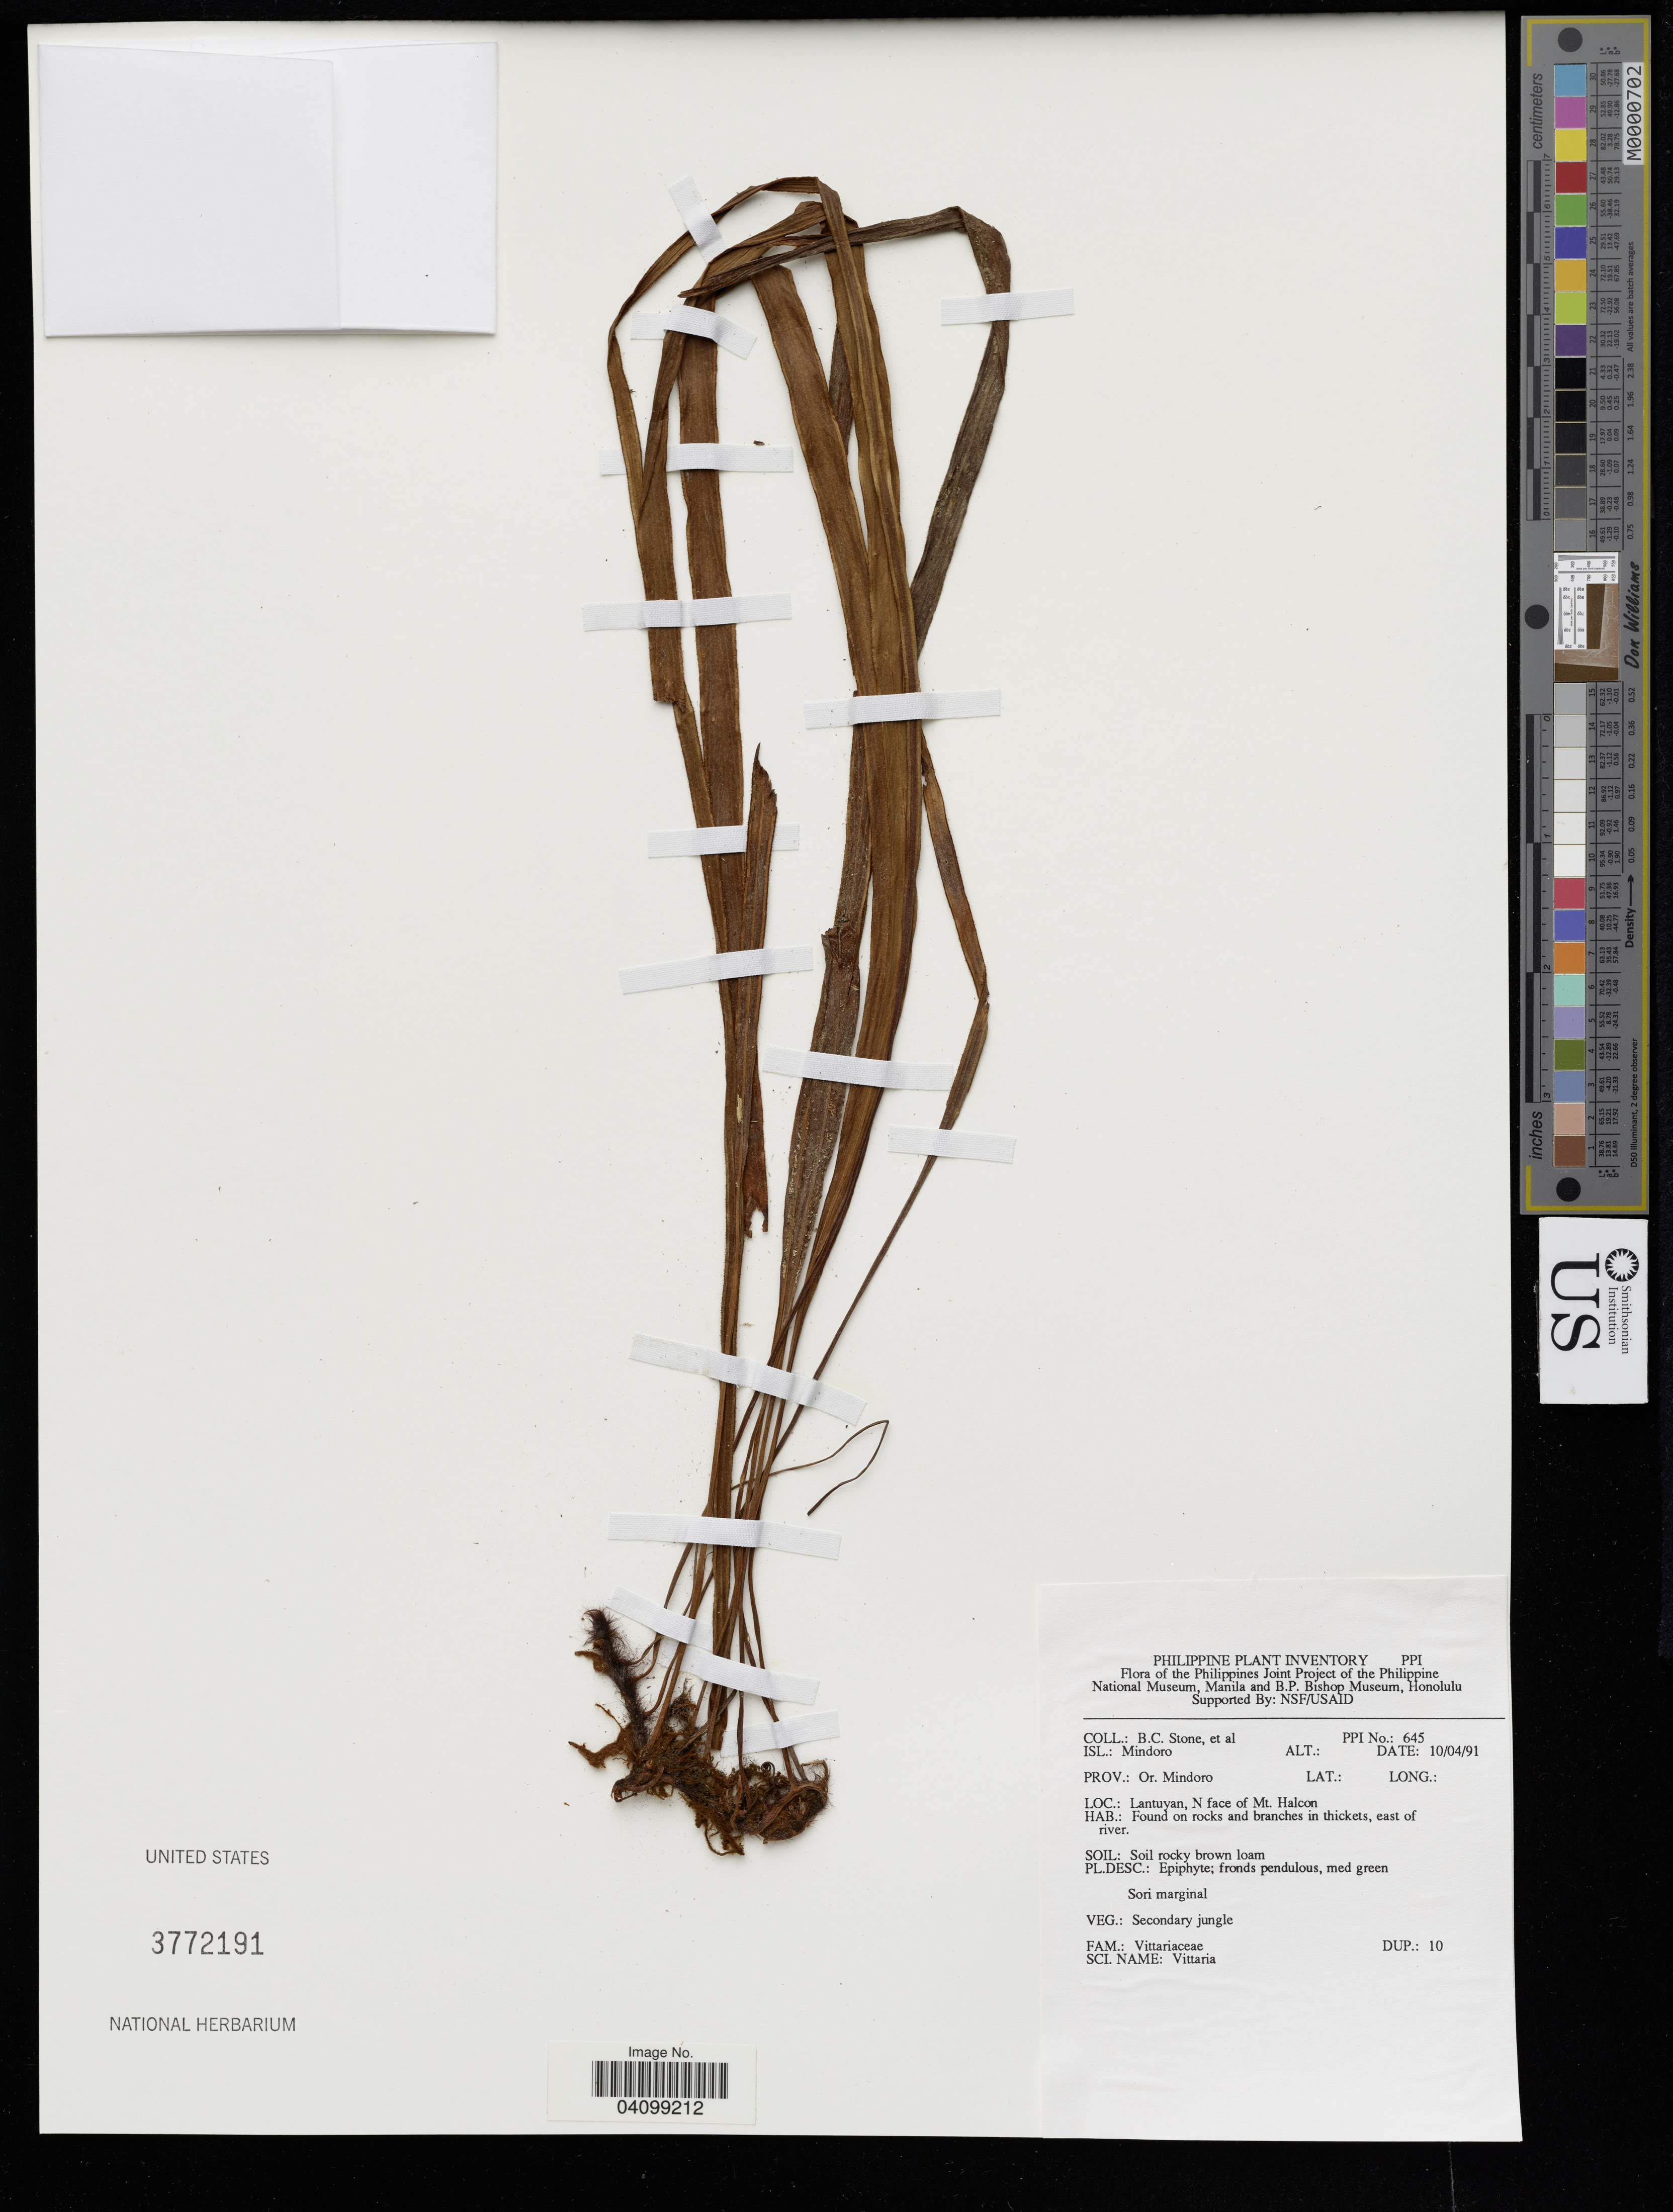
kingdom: Plantae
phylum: Tracheophyta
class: Polypodiopsida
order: Polypodiales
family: Pteridaceae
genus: Vittaria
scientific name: Vittaria sp.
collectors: B. C. Stone & et al.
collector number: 645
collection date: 1991-04-10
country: Philippines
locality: Or. Mindoro. Lantuyan, N face of Mt. Halcon.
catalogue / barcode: US 3772191